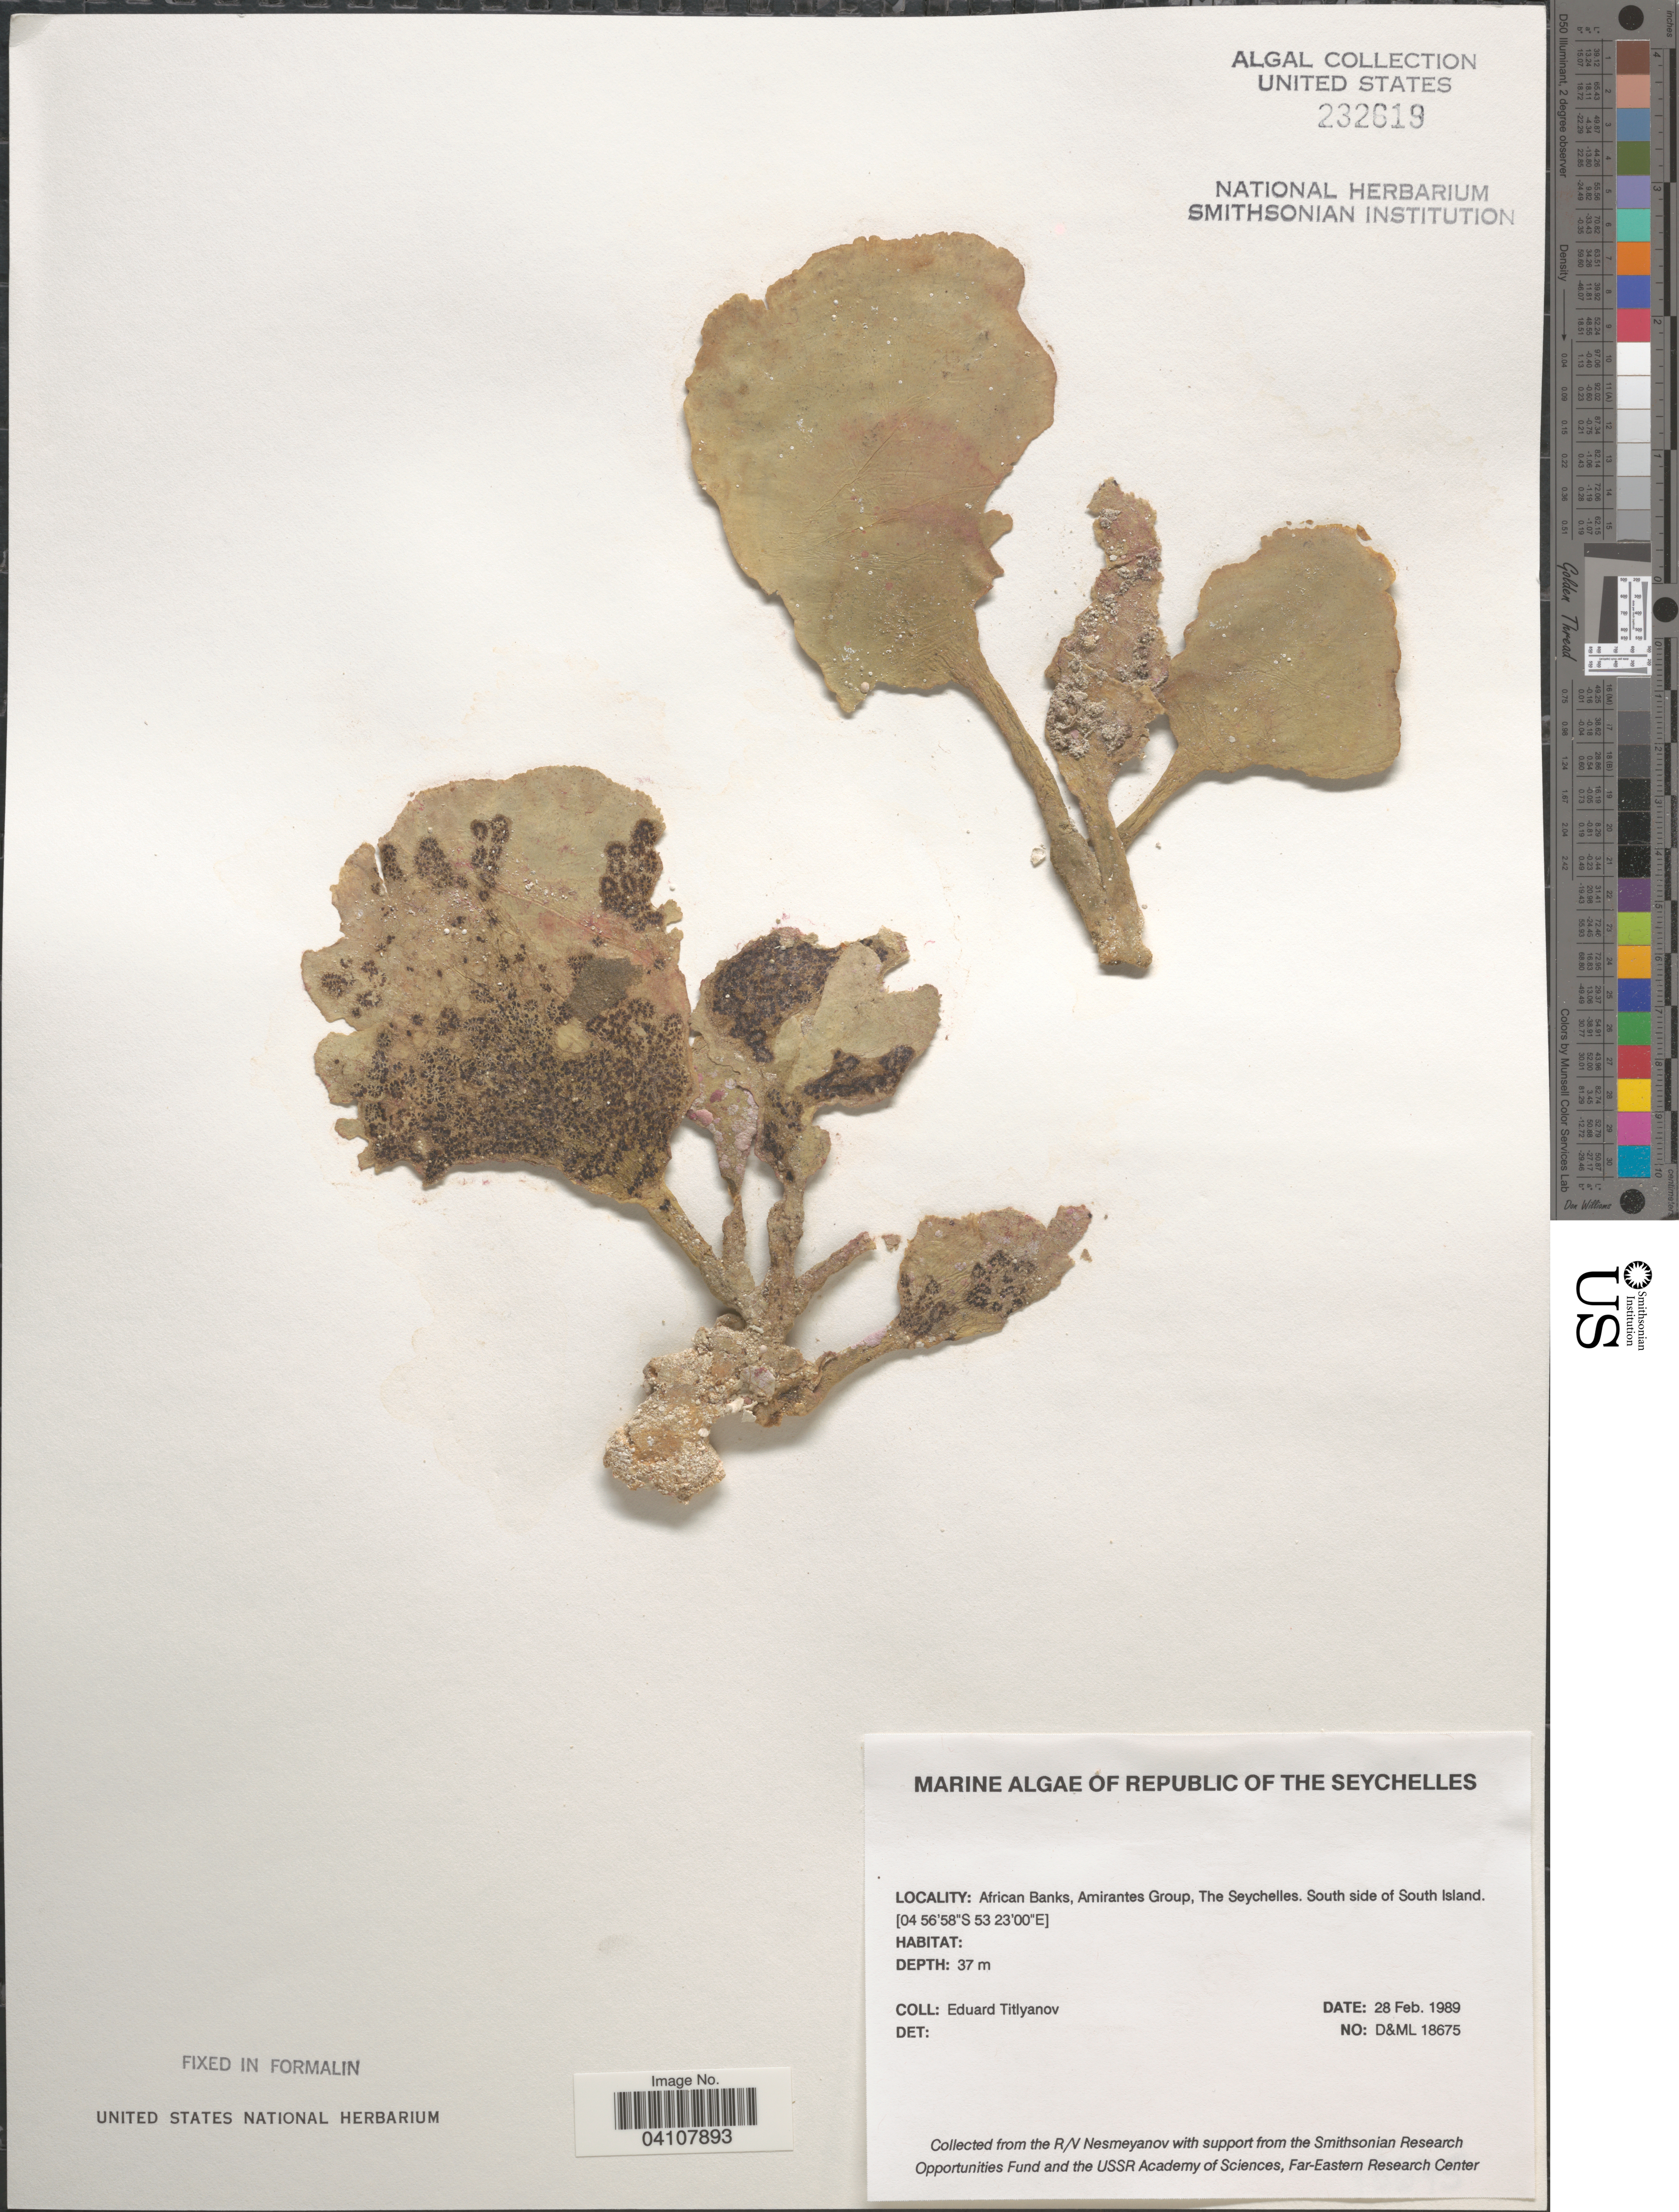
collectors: E. Titlyanov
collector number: D&ML18675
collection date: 1989-02-28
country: Seychelles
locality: Republic of the Seychelles. African Banks, Amirantes Group. South side of South Island.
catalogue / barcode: US 232619